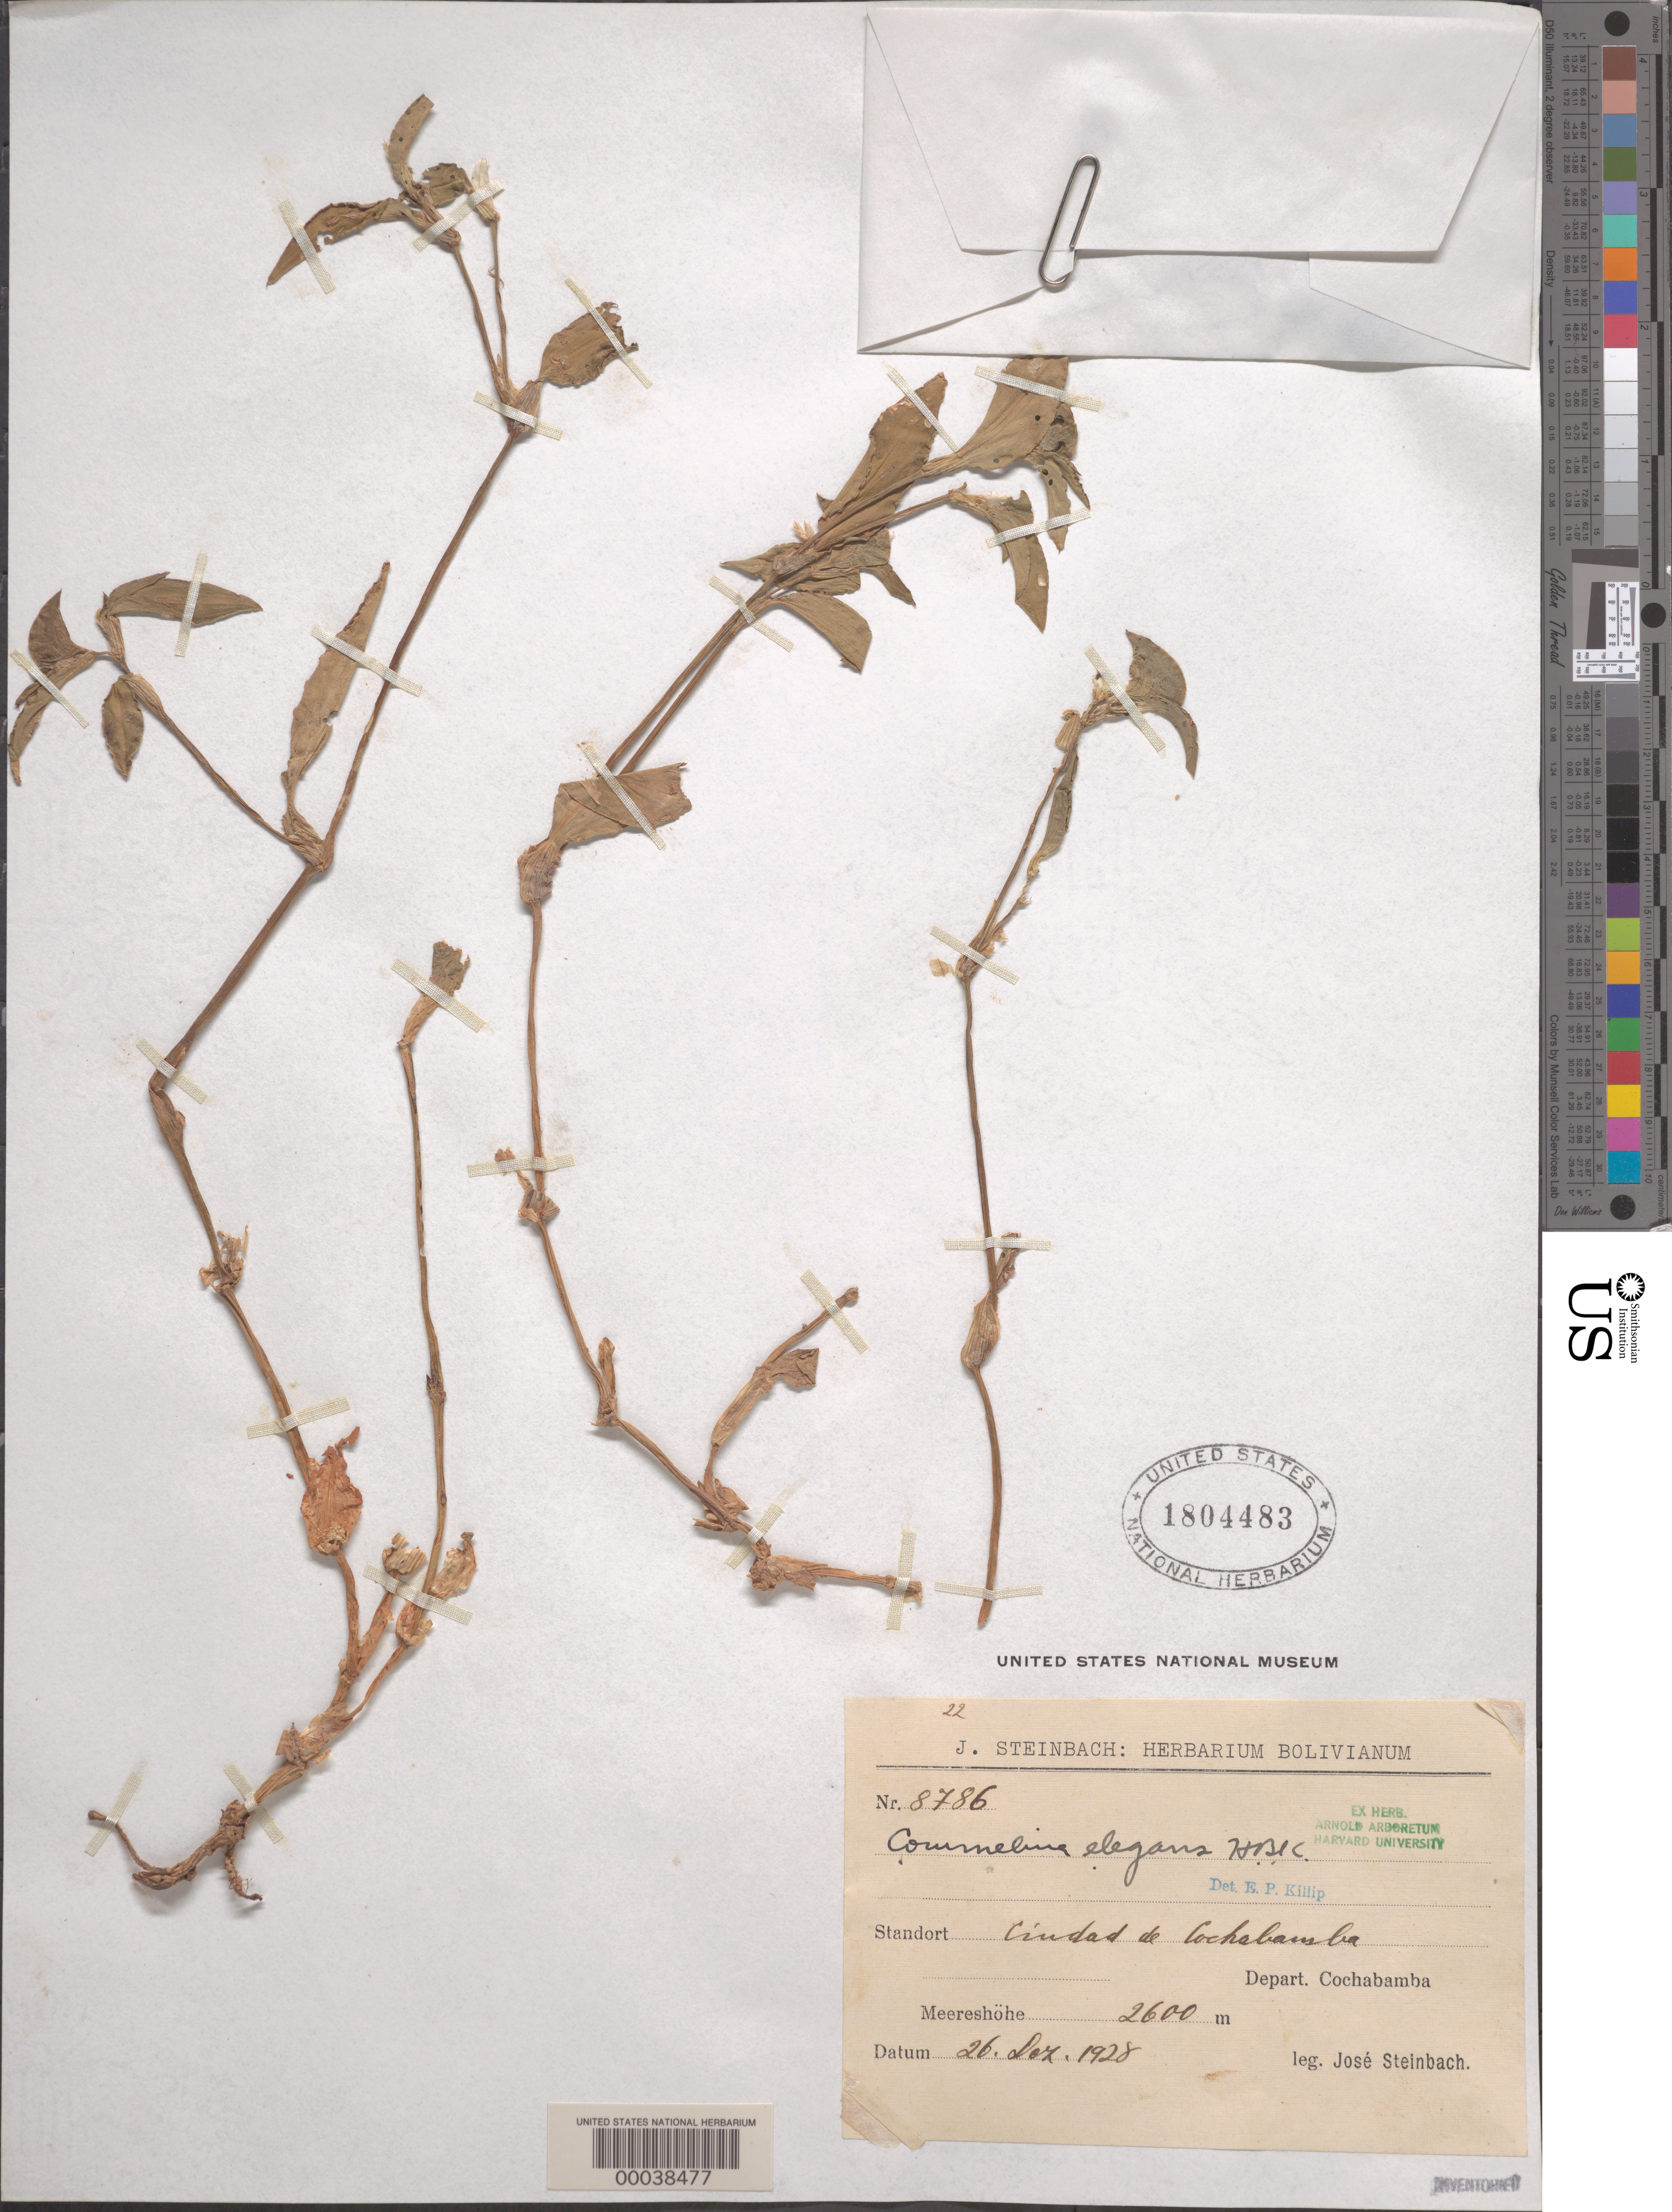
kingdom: Plantae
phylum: Tracheophyta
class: Liliopsida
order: Commelinales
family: Commelinaceae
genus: Commelina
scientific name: Commelina erecta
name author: L.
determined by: Faden, Robert B., (US), Smithsonian Institution - National Museum of Natural History (UNITED STATES)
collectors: J. Steinbach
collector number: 8786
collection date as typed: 26 Dec 1928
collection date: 1928-12-26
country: Bolivia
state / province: Cochabamba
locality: Cuidad de Cochabamba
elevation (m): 2600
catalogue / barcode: US 1804483